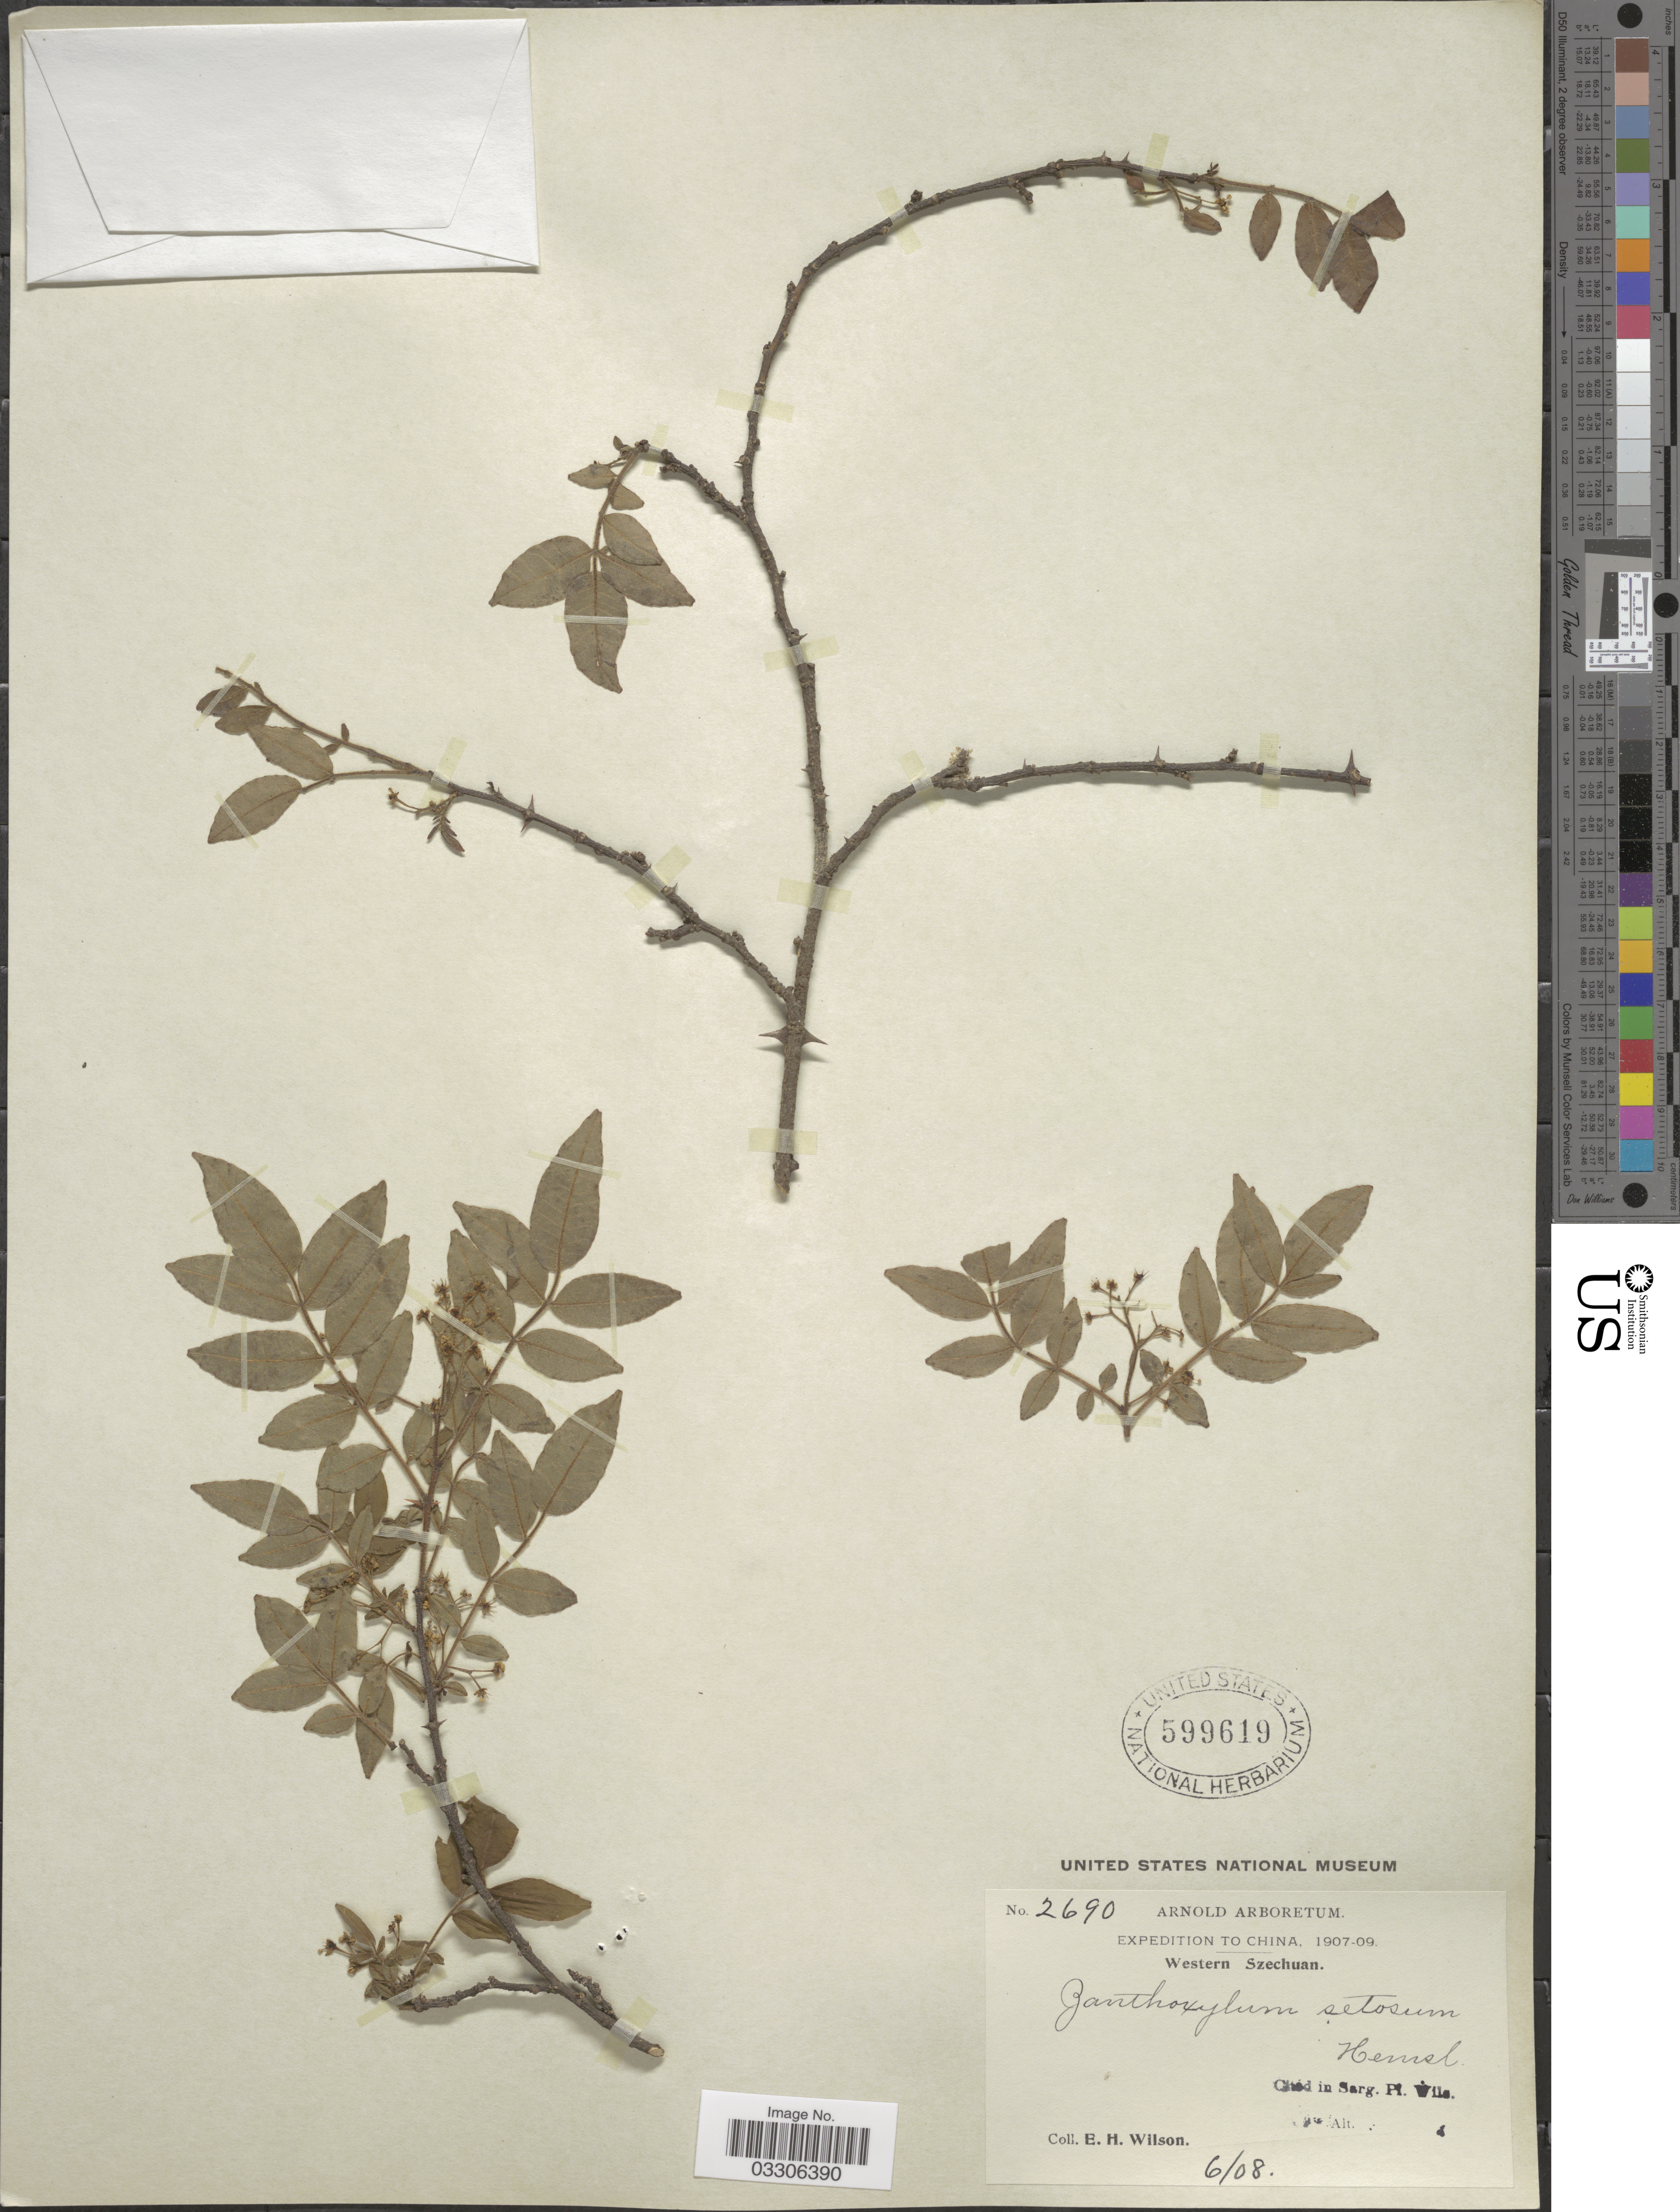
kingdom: Plantae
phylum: Tracheophyta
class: Magnoliopsida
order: Sapindales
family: Rutaceae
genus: Zanthoxylum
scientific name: Zanthoxylum setosum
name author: Hemsl.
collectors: E. Wilson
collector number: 2690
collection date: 1908-06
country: China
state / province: Sichuan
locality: Western Szechuan.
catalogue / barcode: US 599619